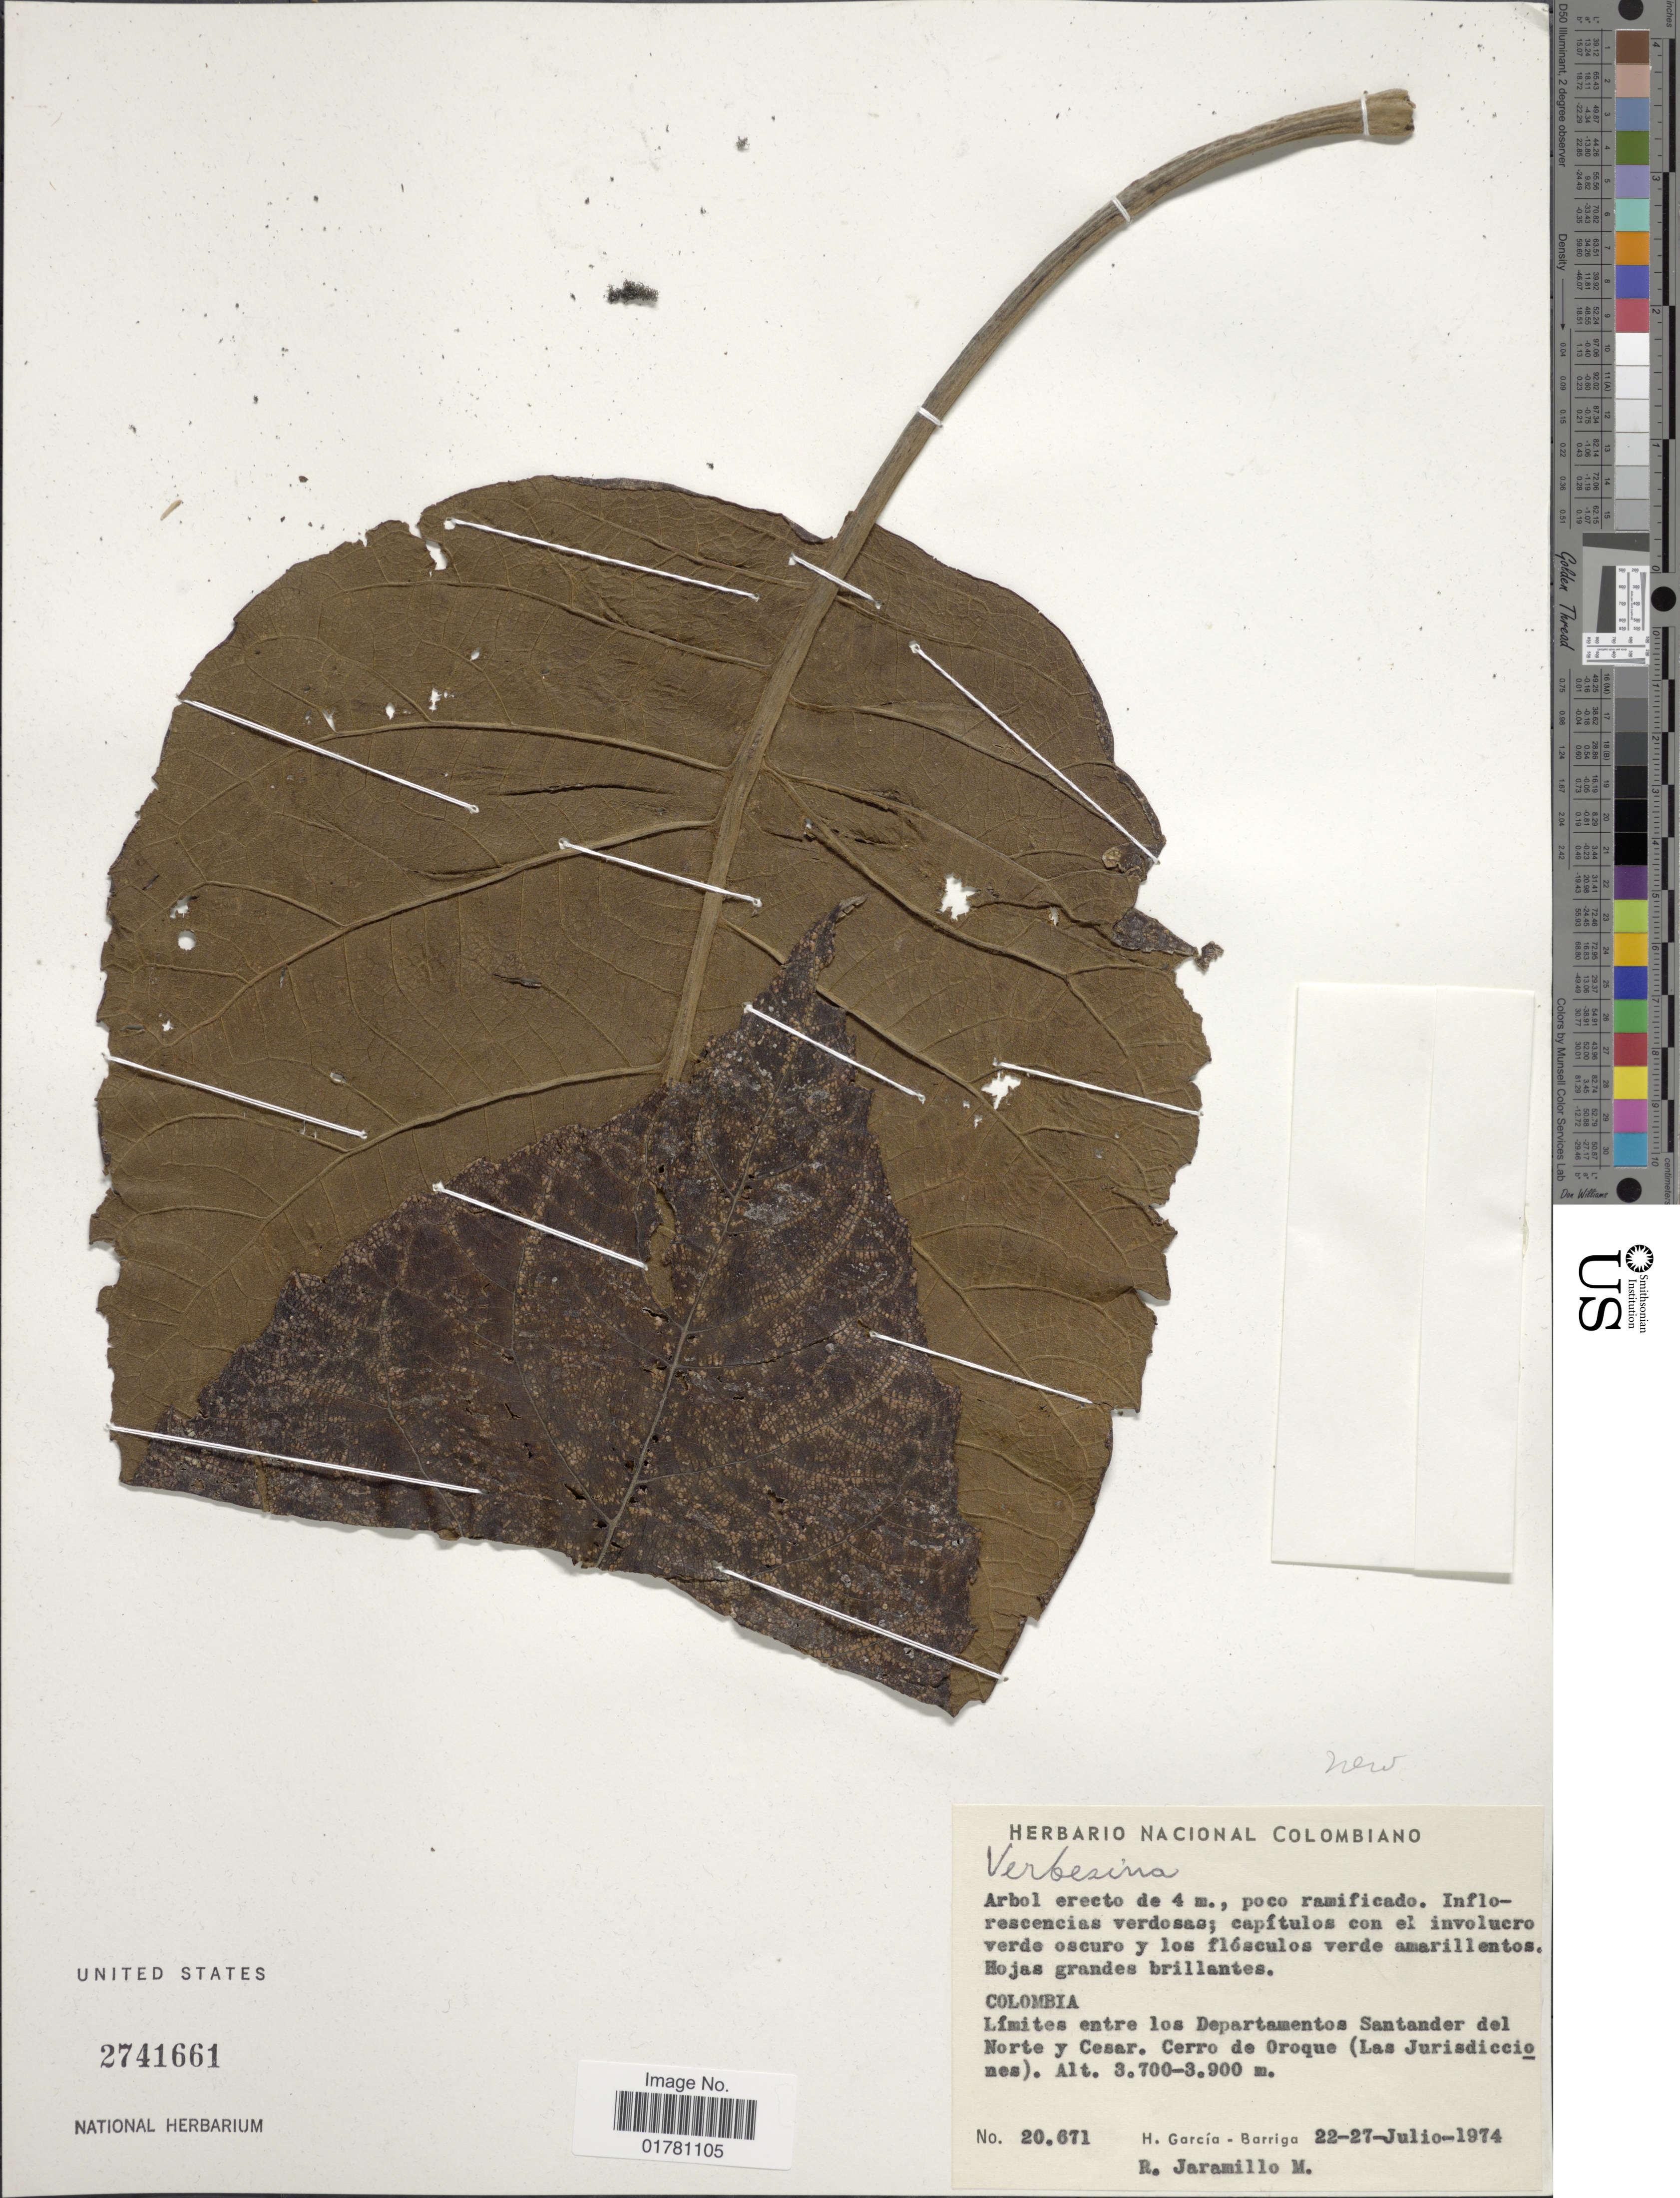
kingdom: Plantae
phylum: Tracheophyta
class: Magnoliopsida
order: Asterales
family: Asteraceae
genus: Verbesina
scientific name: Verbesina nudipes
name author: S.F. Blake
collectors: H. García Barriga & R. Jaramillo M.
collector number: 20671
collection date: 1974-07-22/1974-07-27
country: Colombia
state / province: Norte de Santander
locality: Límites entre los Departamentos Santander del Norte y Cesar. Cerro de Oroque (Las Jurisdicciones)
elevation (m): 3700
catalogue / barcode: US 2741661